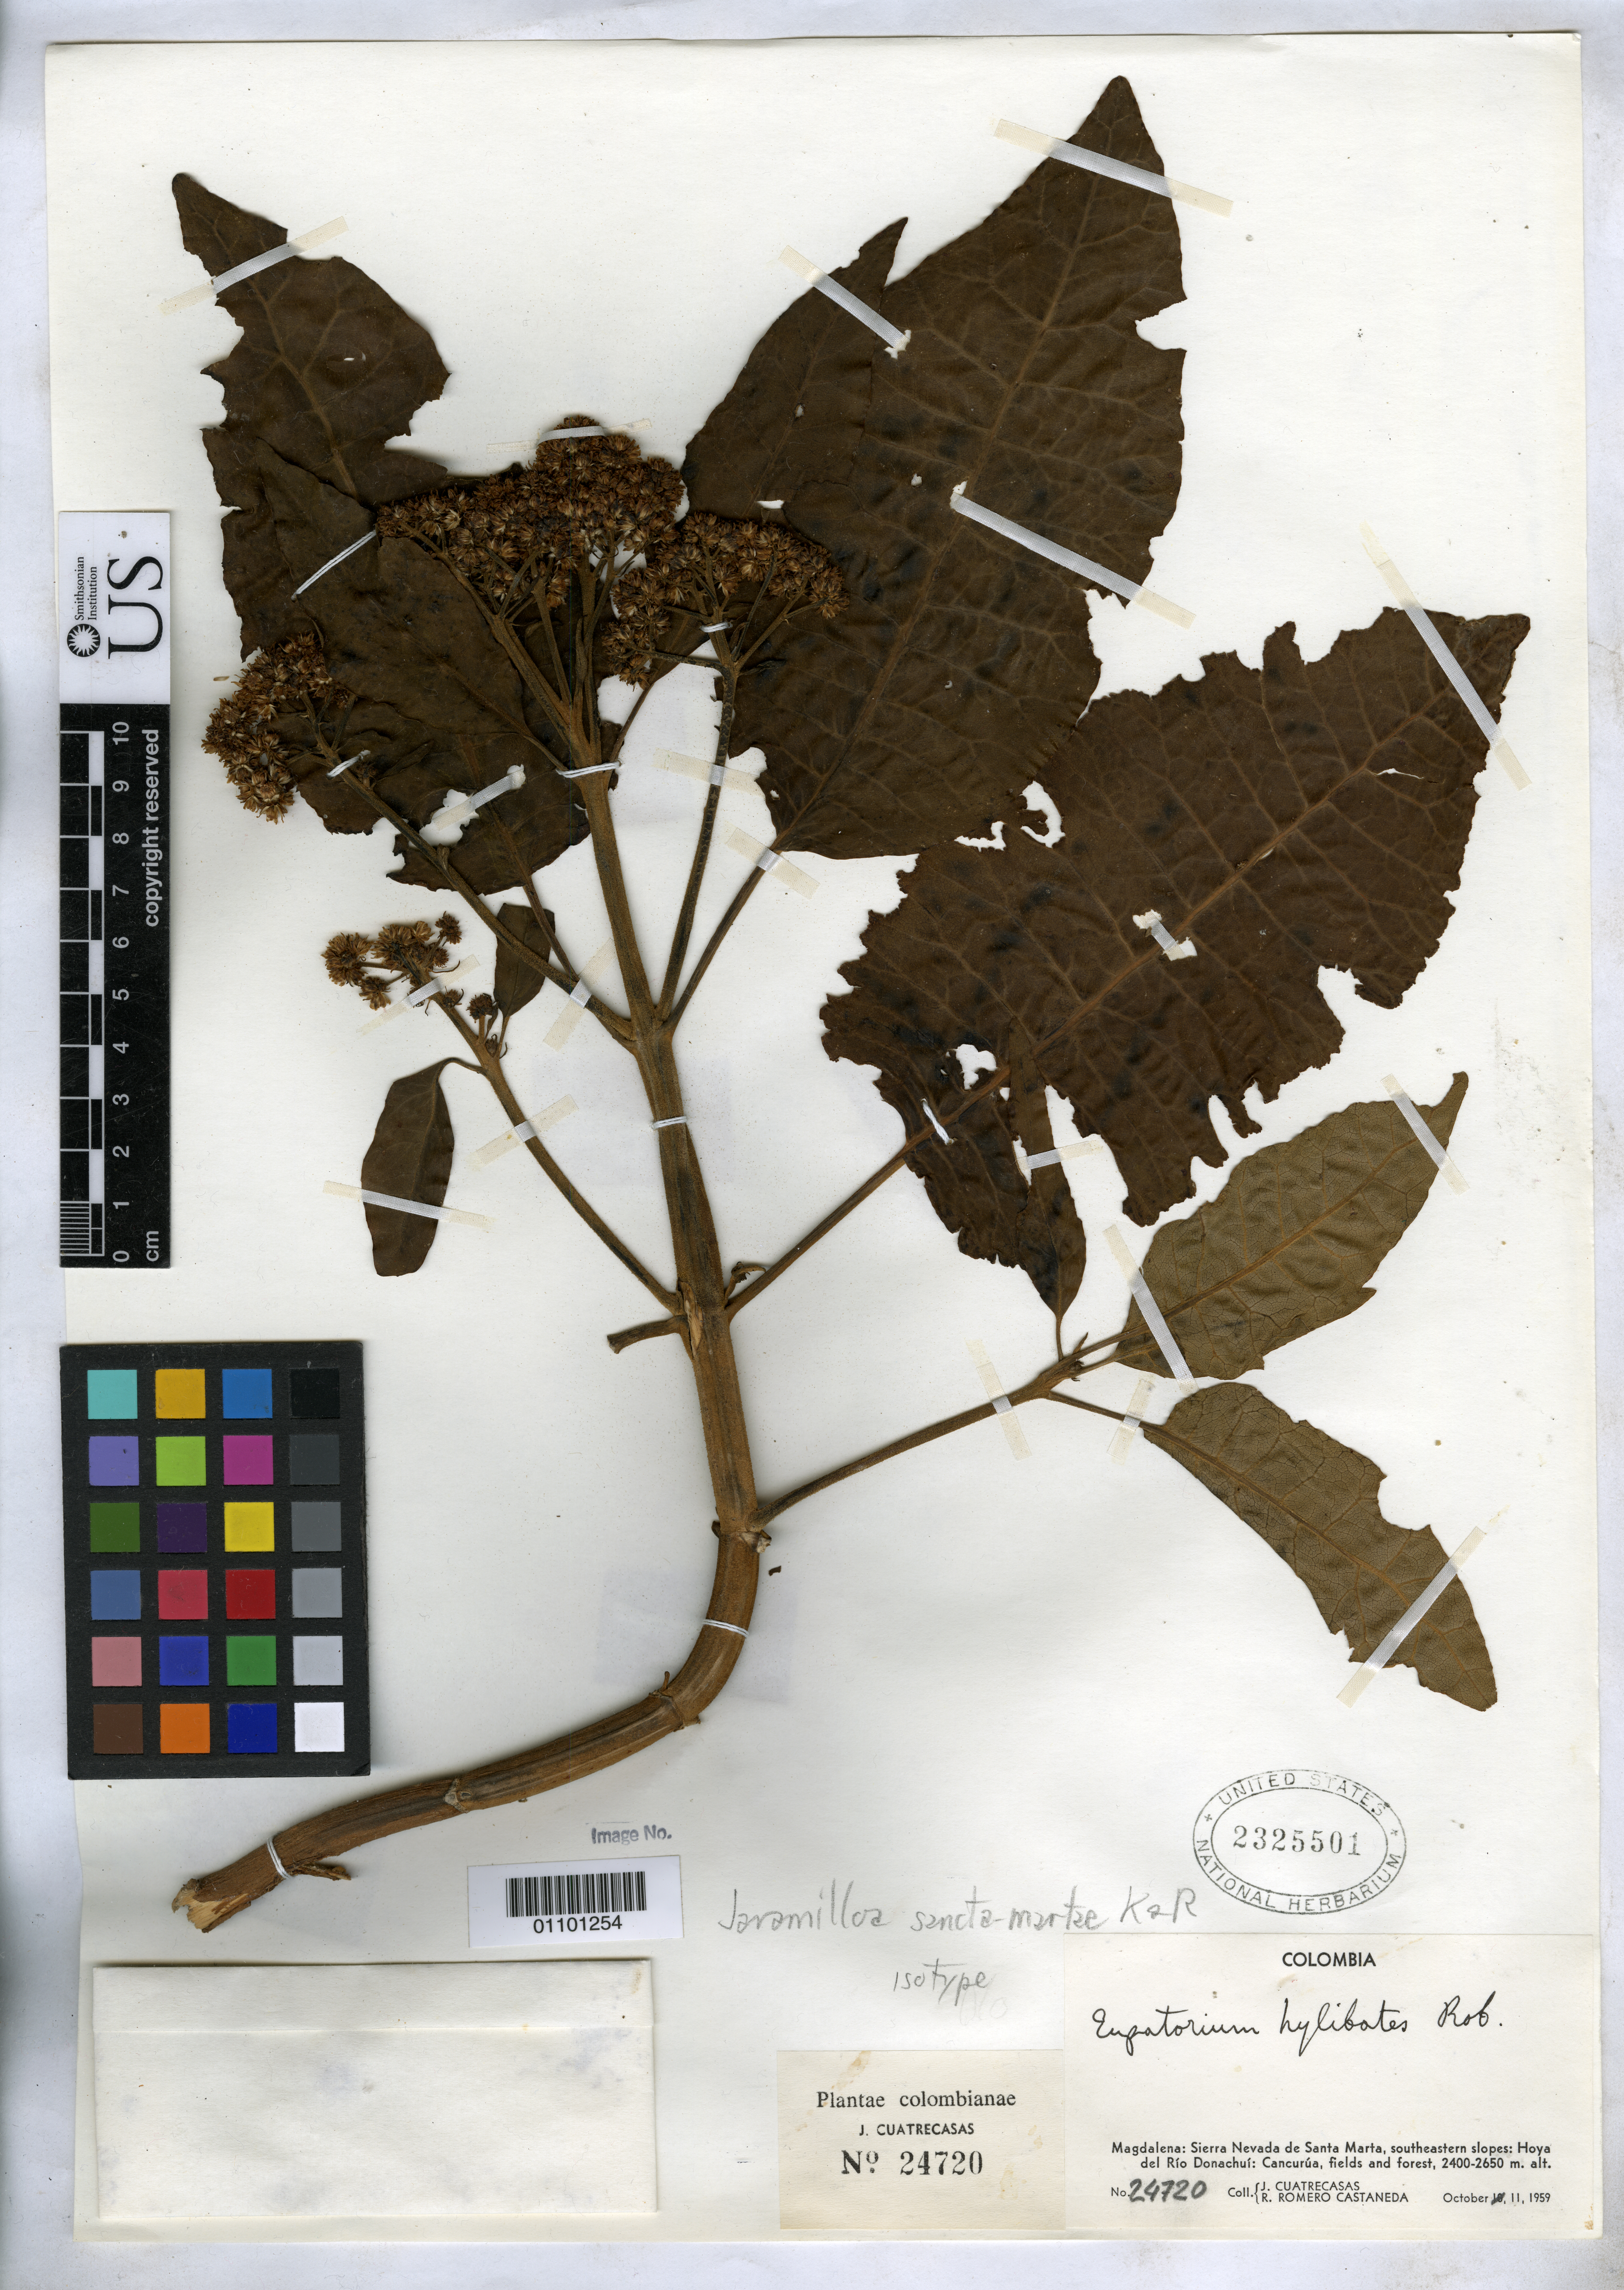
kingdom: Plantae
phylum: Tracheophyta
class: Magnoliopsida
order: Asterales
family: Asteraceae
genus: Jaramilloa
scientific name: Jaramilloa sanctae-martae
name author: R.M. King & H. Rob.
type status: Isotype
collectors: J. Cuatrecasas & R. Romero Castañeda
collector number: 24720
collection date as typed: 11 Oct 1959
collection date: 1959-10-11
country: Colombia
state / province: Magdalena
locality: Sierra Nevada de Santa Marta.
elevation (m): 2400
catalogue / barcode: US 2325501